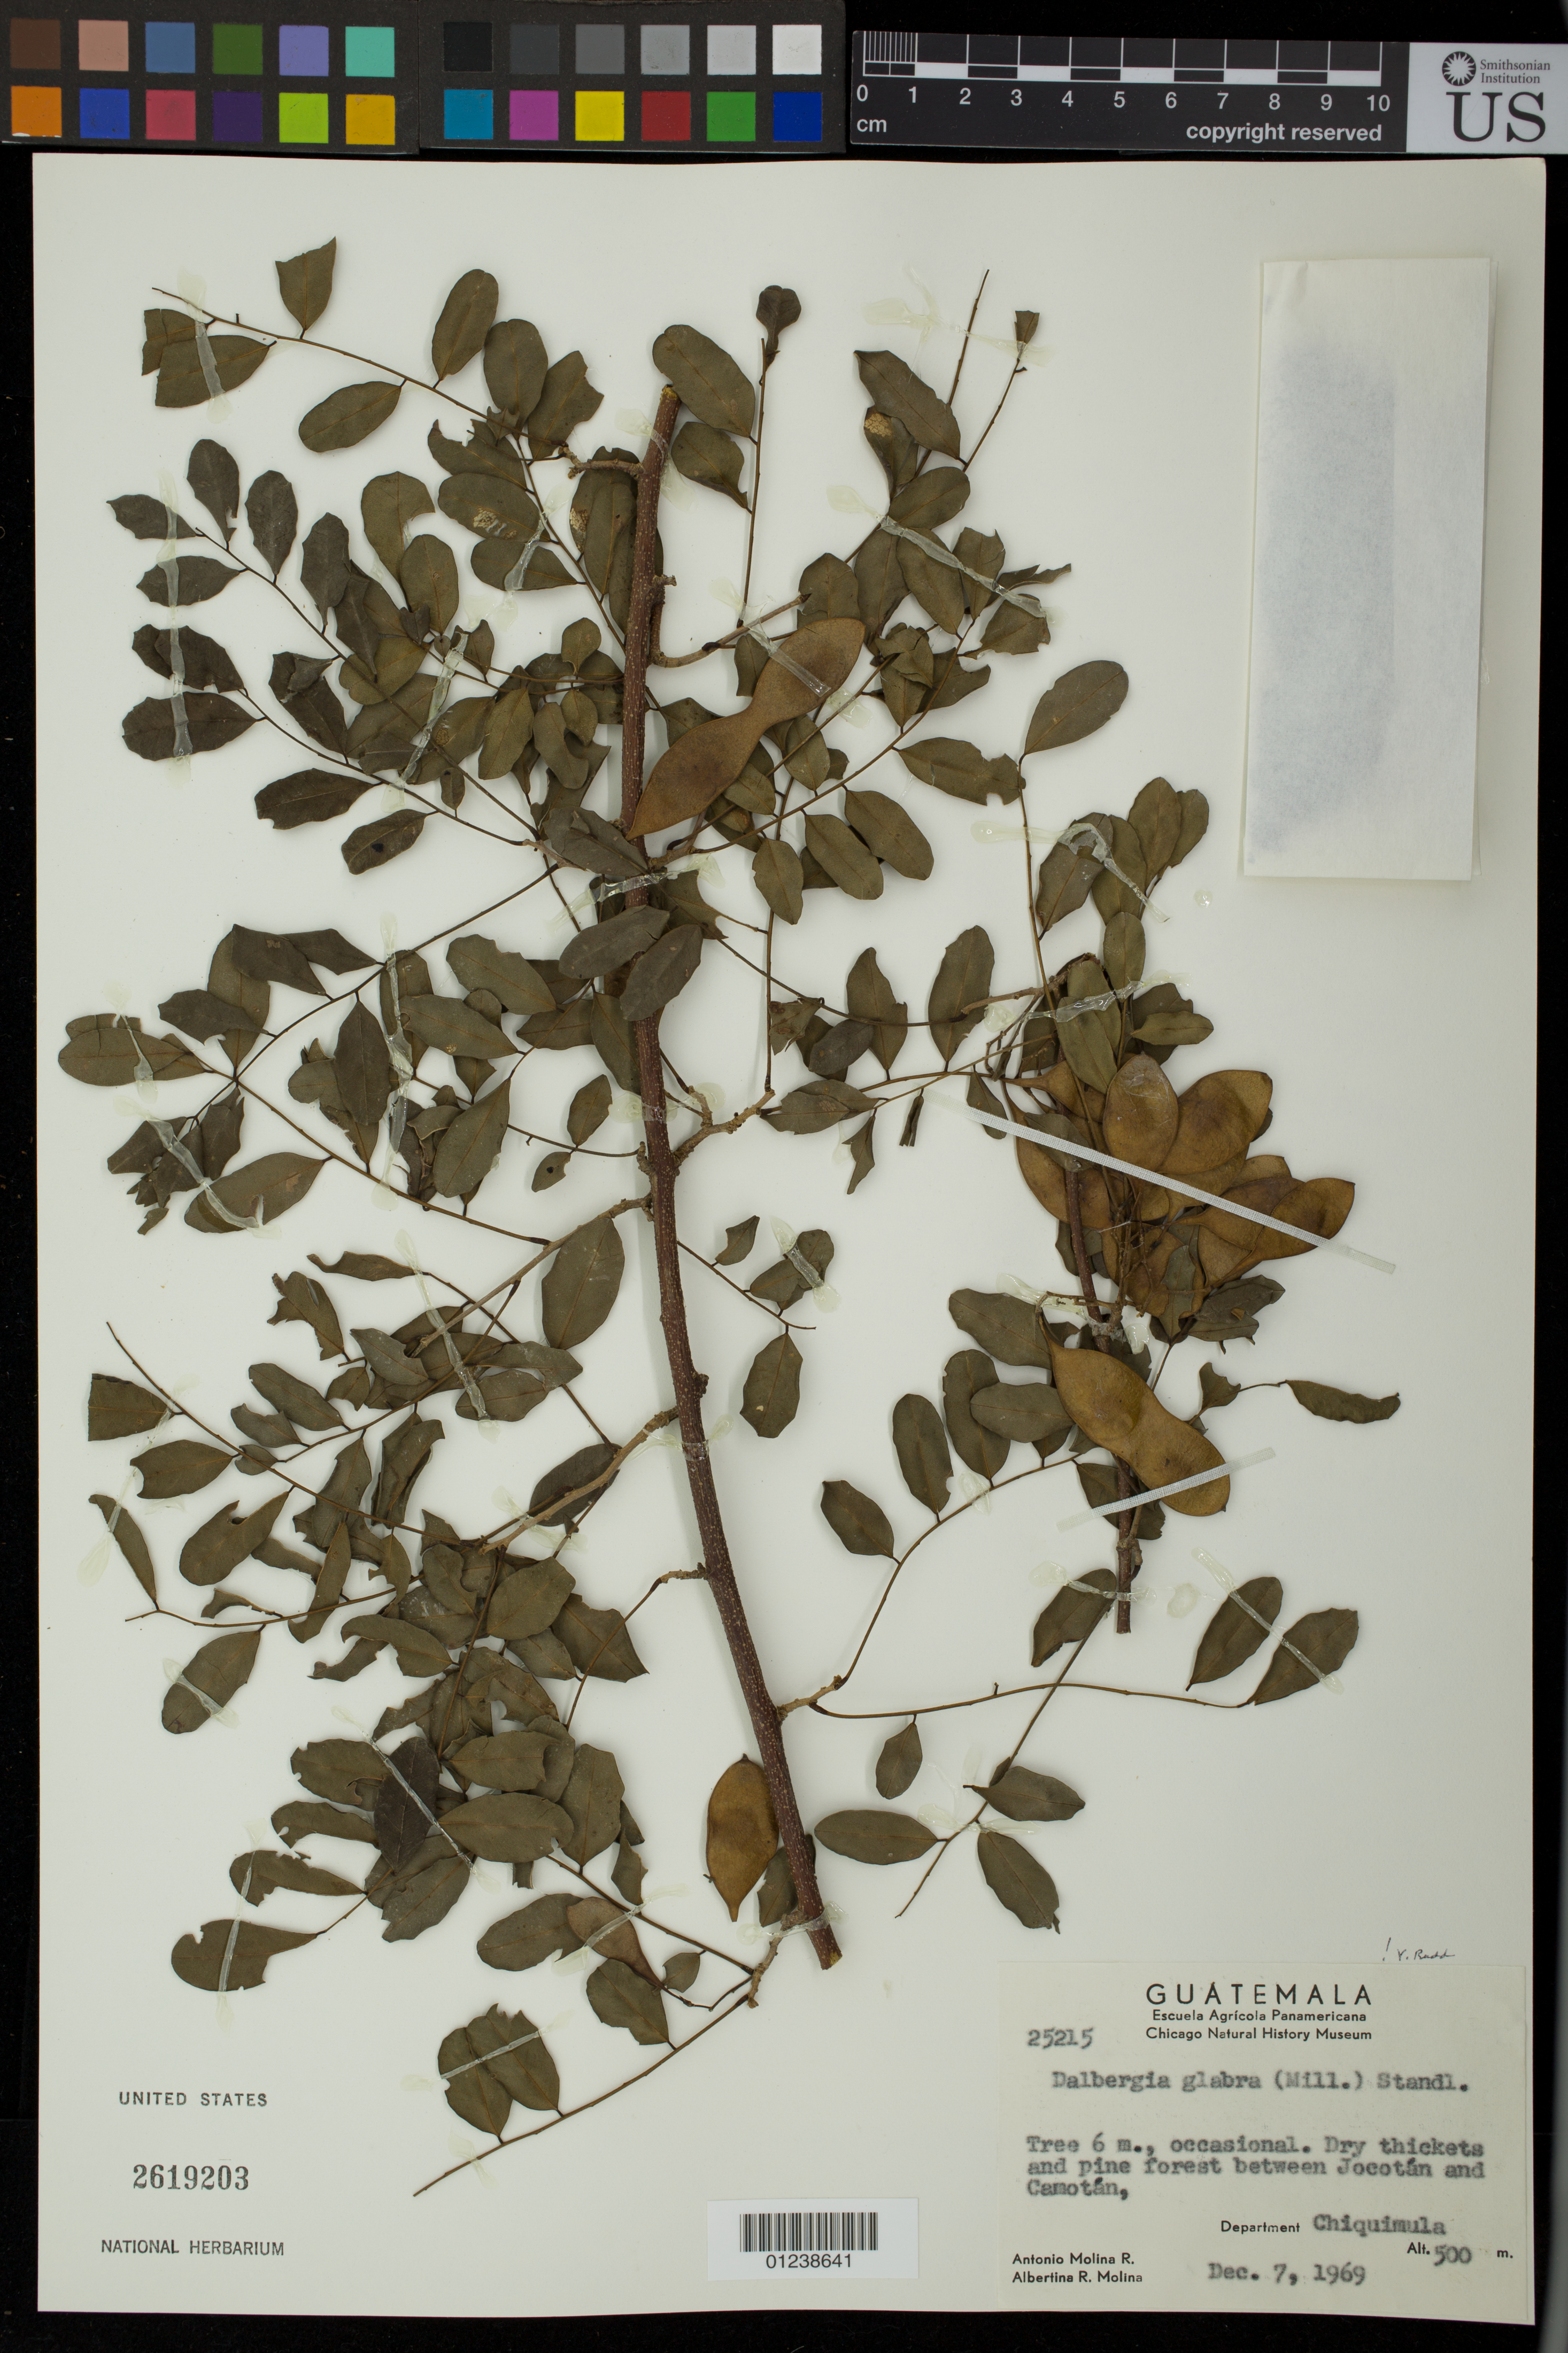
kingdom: Plantae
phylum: Tracheophyta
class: Magnoliopsida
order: Fabales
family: Fabaceae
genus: Dalbergia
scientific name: Dalbergia glabra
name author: (Mill.) Standl.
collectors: A. Molina R. & A. R. Molina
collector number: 25215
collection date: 1969-12-07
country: Guatemala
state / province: Chiquimula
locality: Dry thickets and pine forest between Jocotan and Camotan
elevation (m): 500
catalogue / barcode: US 2619203